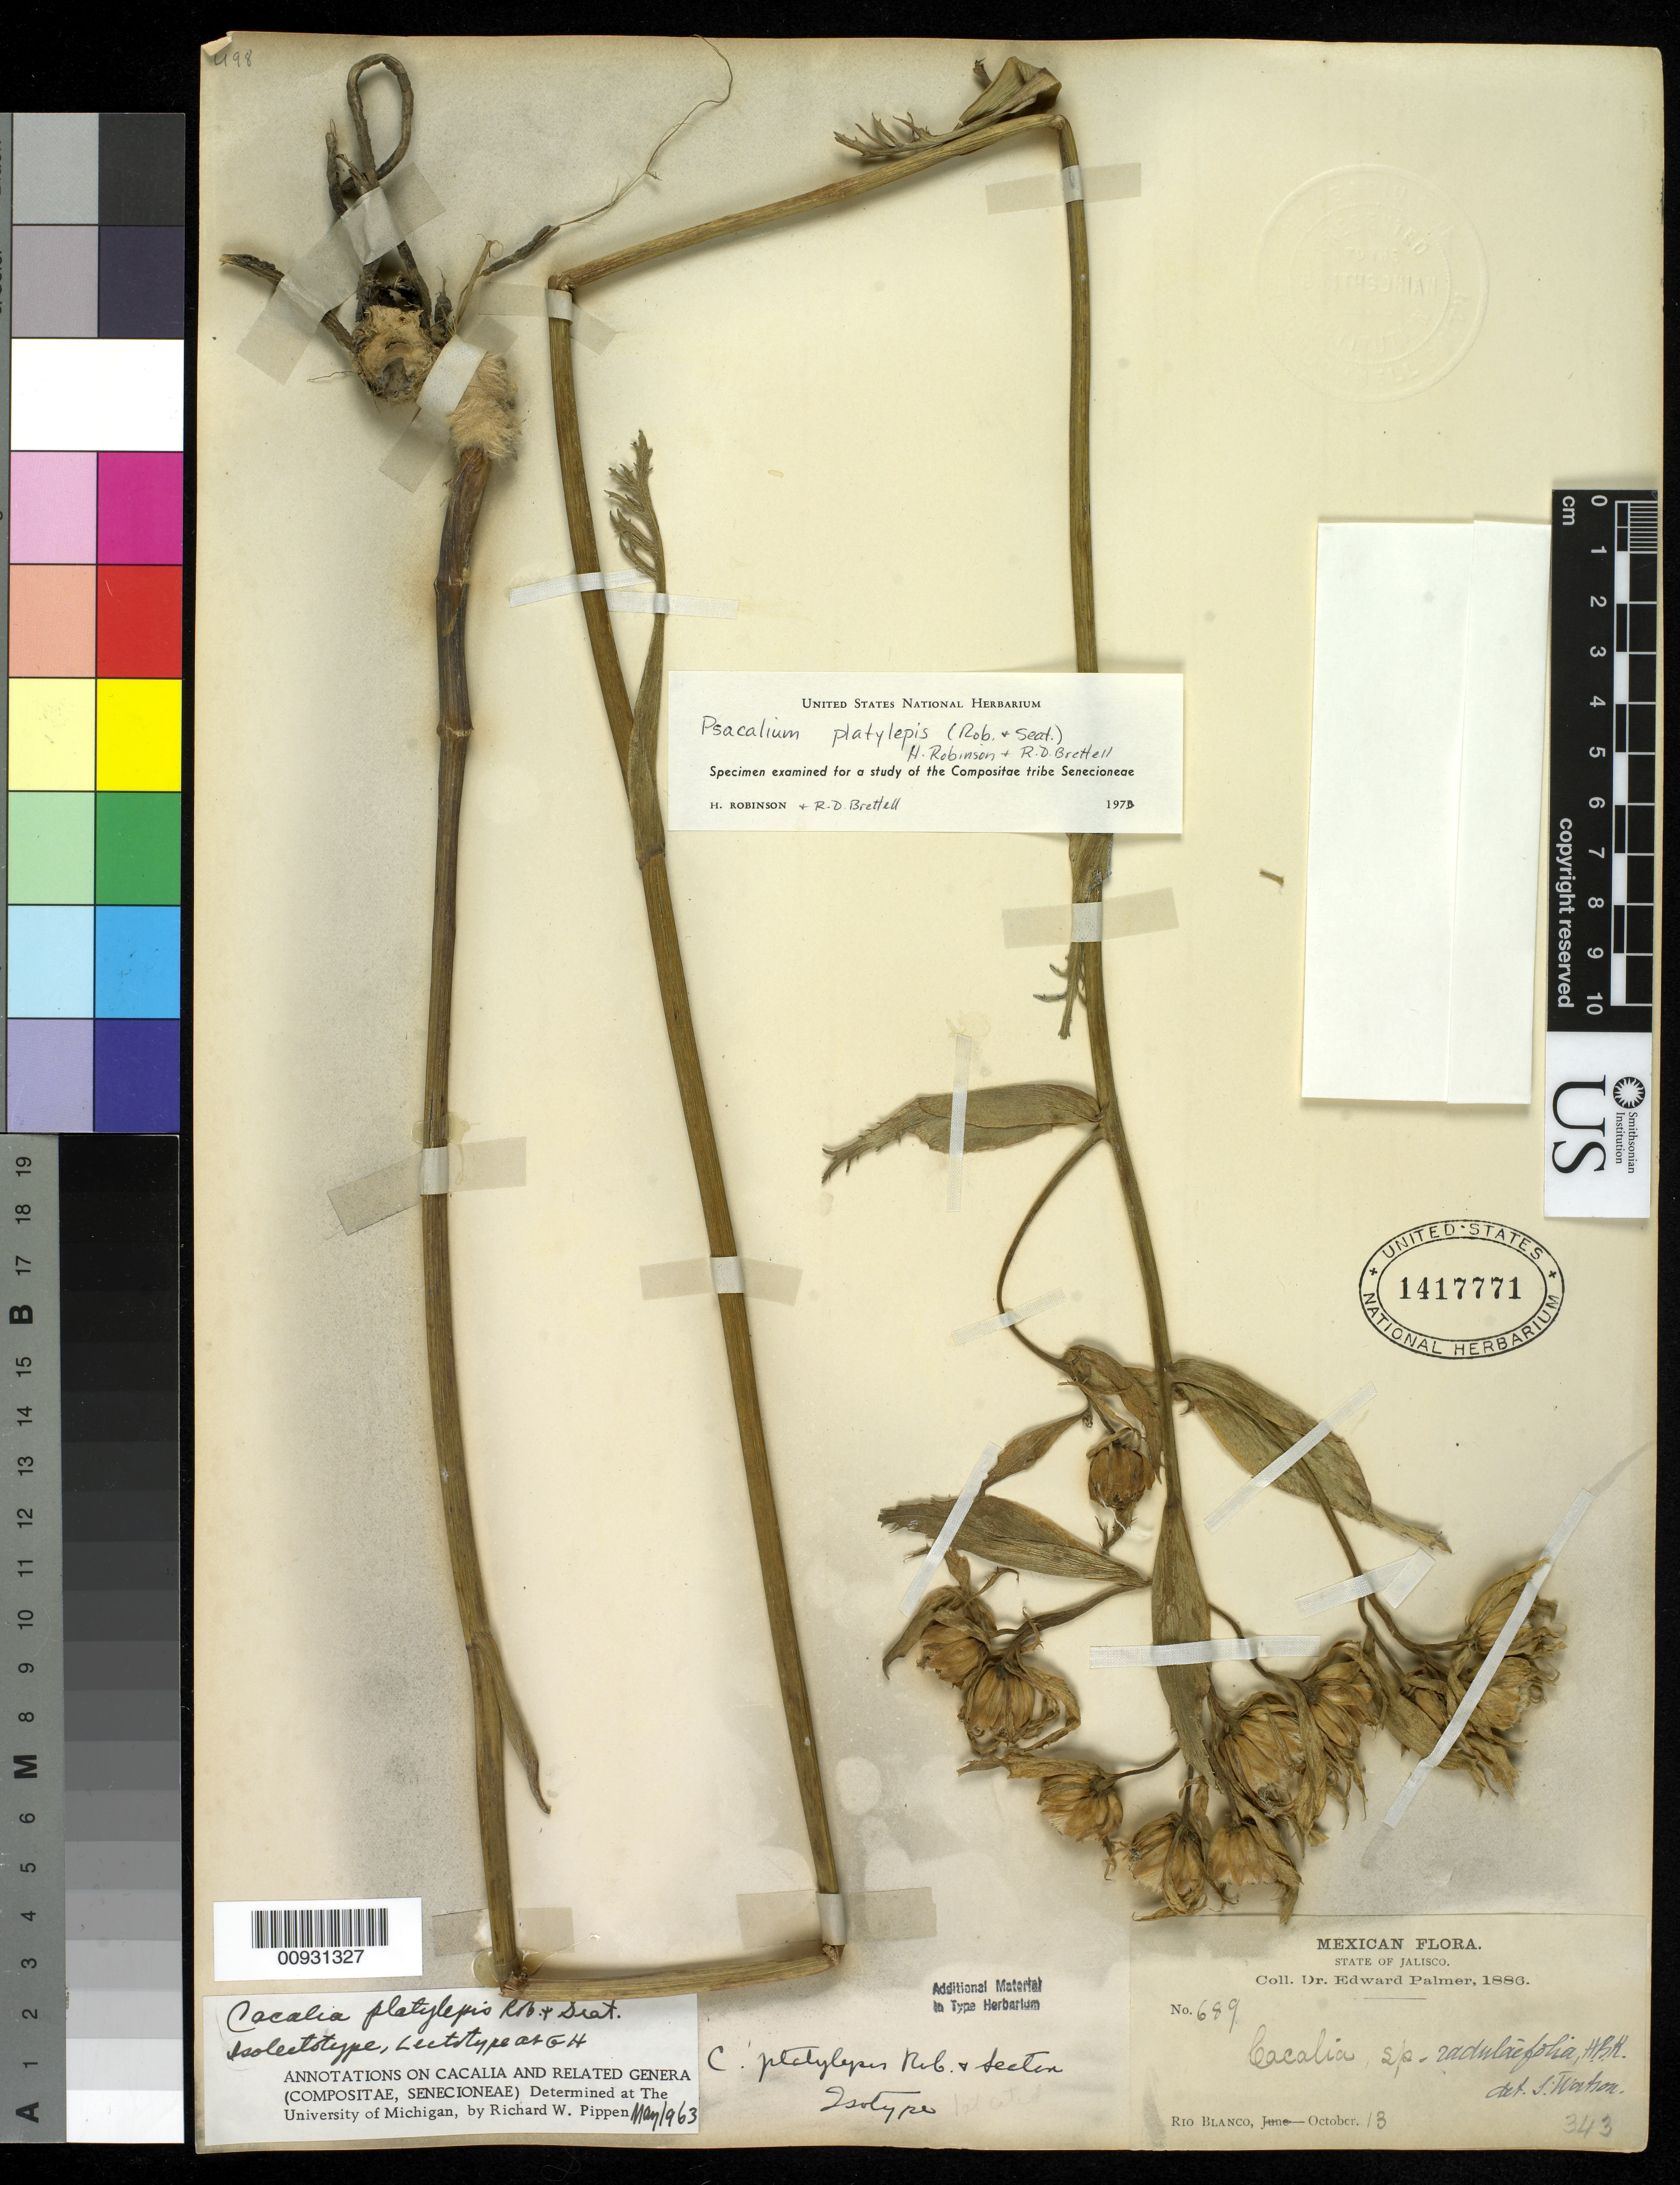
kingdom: Plantae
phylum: Tracheophyta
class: Magnoliopsida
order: Asterales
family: Asteraceae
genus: Cacalia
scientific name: Cacalia platylepis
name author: B.L. Rob. & Seaton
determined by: Brettell, R. D.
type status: Isolectotype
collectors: E. Palmer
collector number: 689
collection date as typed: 13 Oct 1886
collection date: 1886-10-13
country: Mexico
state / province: Jalisco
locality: Río Blanco.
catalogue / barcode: US 1417771